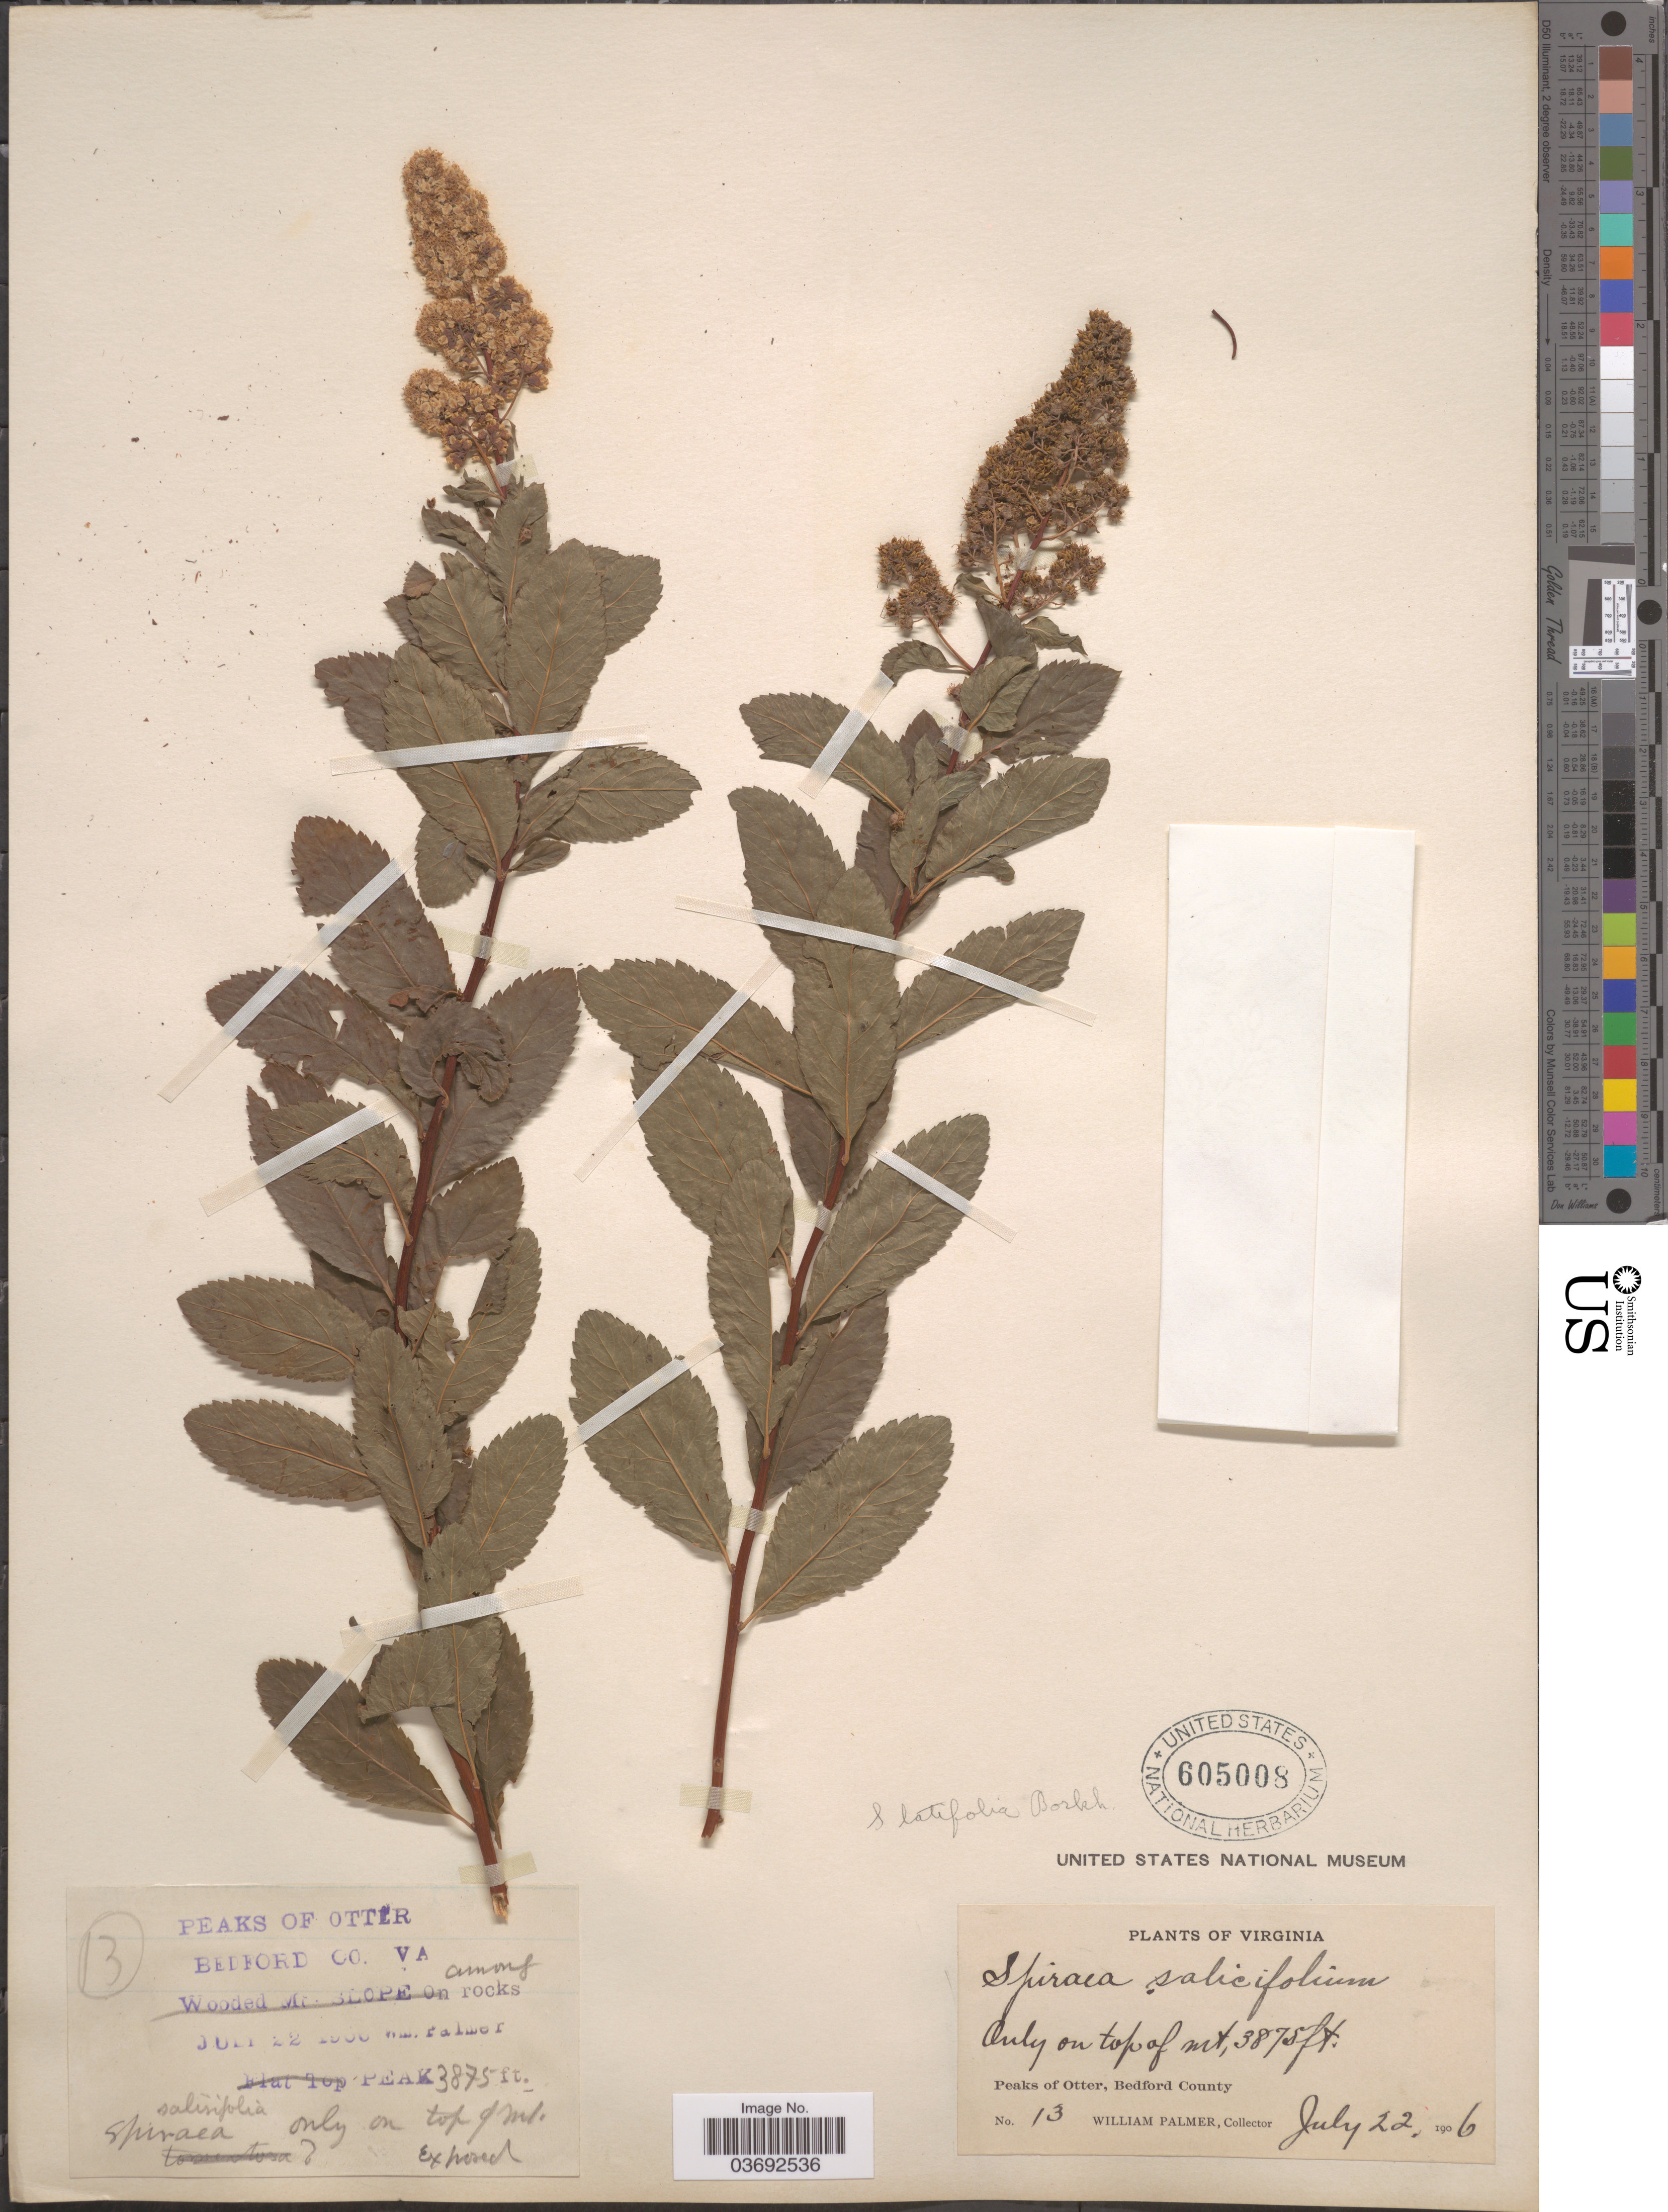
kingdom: Plantae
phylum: Tracheophyta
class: Magnoliopsida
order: Rosales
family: Rosaceae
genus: Spiraea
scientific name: Spiraea latifolia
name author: Borkh.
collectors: W. Palmer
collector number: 13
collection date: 1906-07-22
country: United States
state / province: Virginia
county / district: Bedford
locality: Only on top of mt. Peaks of Otter, Bedford County.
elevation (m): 1181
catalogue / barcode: US 605008